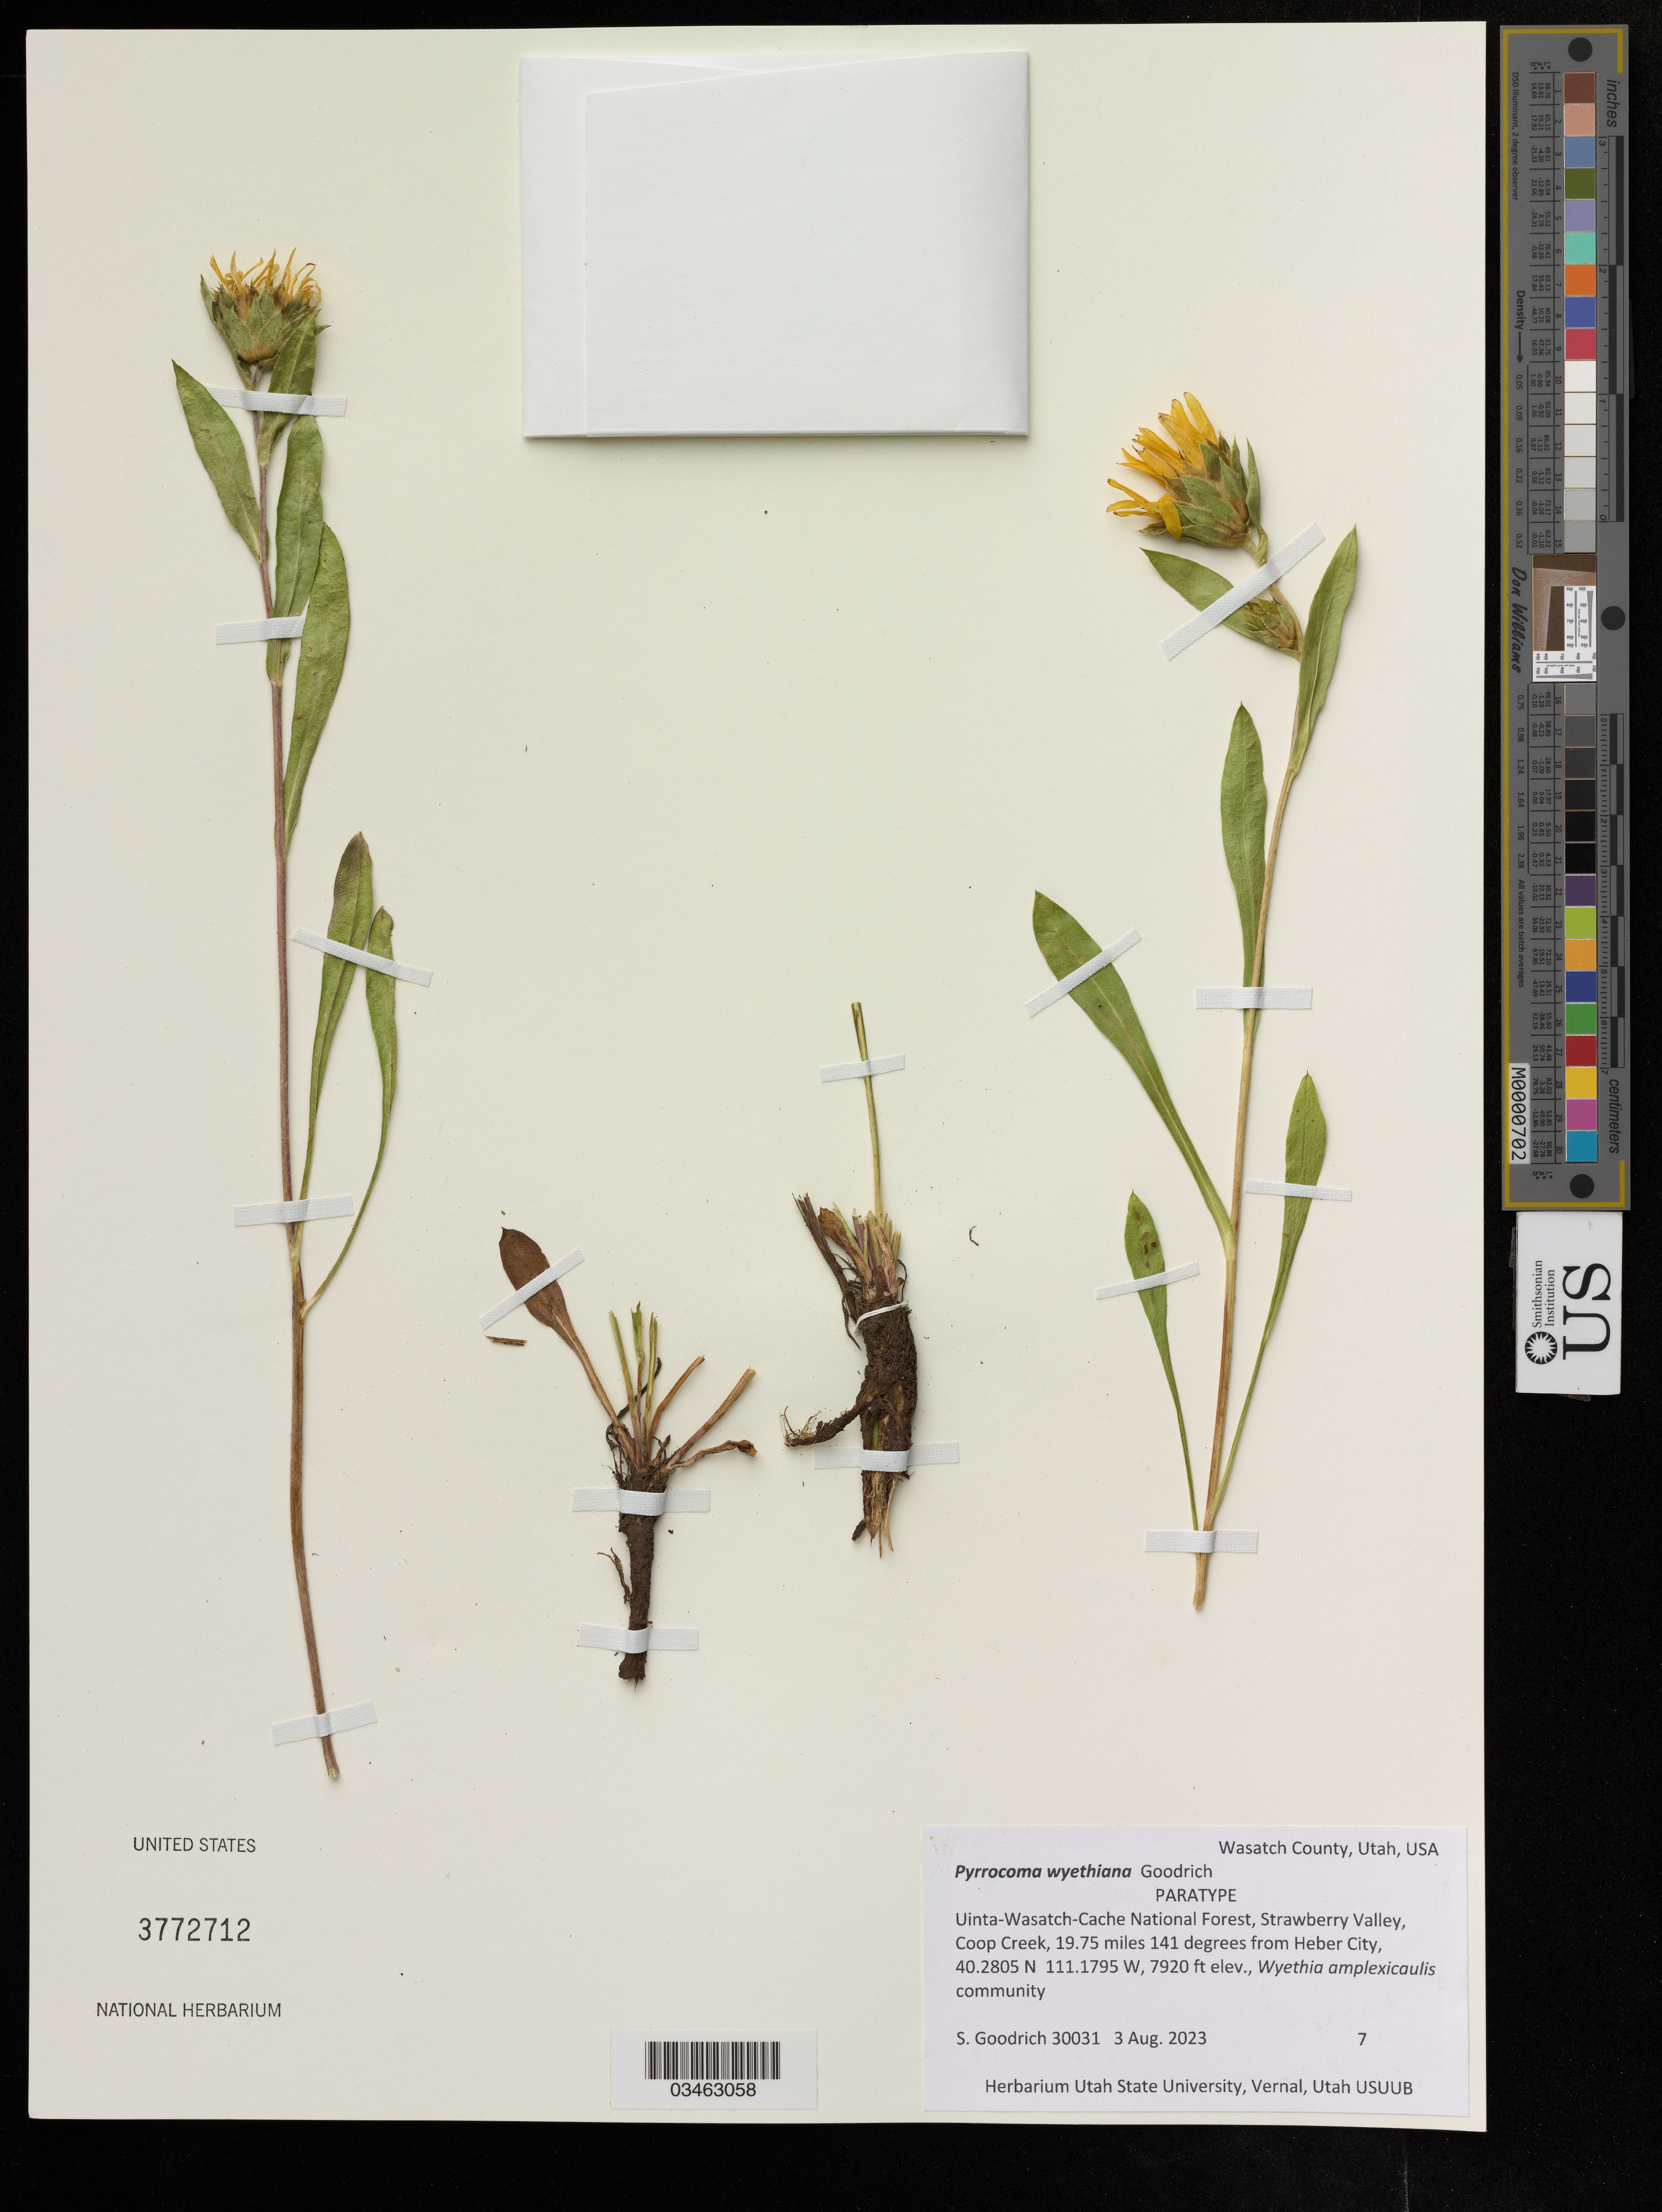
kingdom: Plantae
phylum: Tracheophyta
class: Magnoliopsida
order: Asterales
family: Asteraceae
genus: Pyrrocoma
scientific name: Pyrrocoma wyethiana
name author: Goodrich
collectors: S. Goodrich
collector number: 30031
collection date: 2023-08-03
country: United States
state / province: Utah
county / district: Wasatch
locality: Uinta-Wasatch-Cache National Forest, Strawberry Valley, Coop Creek, 19.75 miles 141 degrees from Heber City.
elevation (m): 2414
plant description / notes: Paratype.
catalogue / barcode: US 3772712